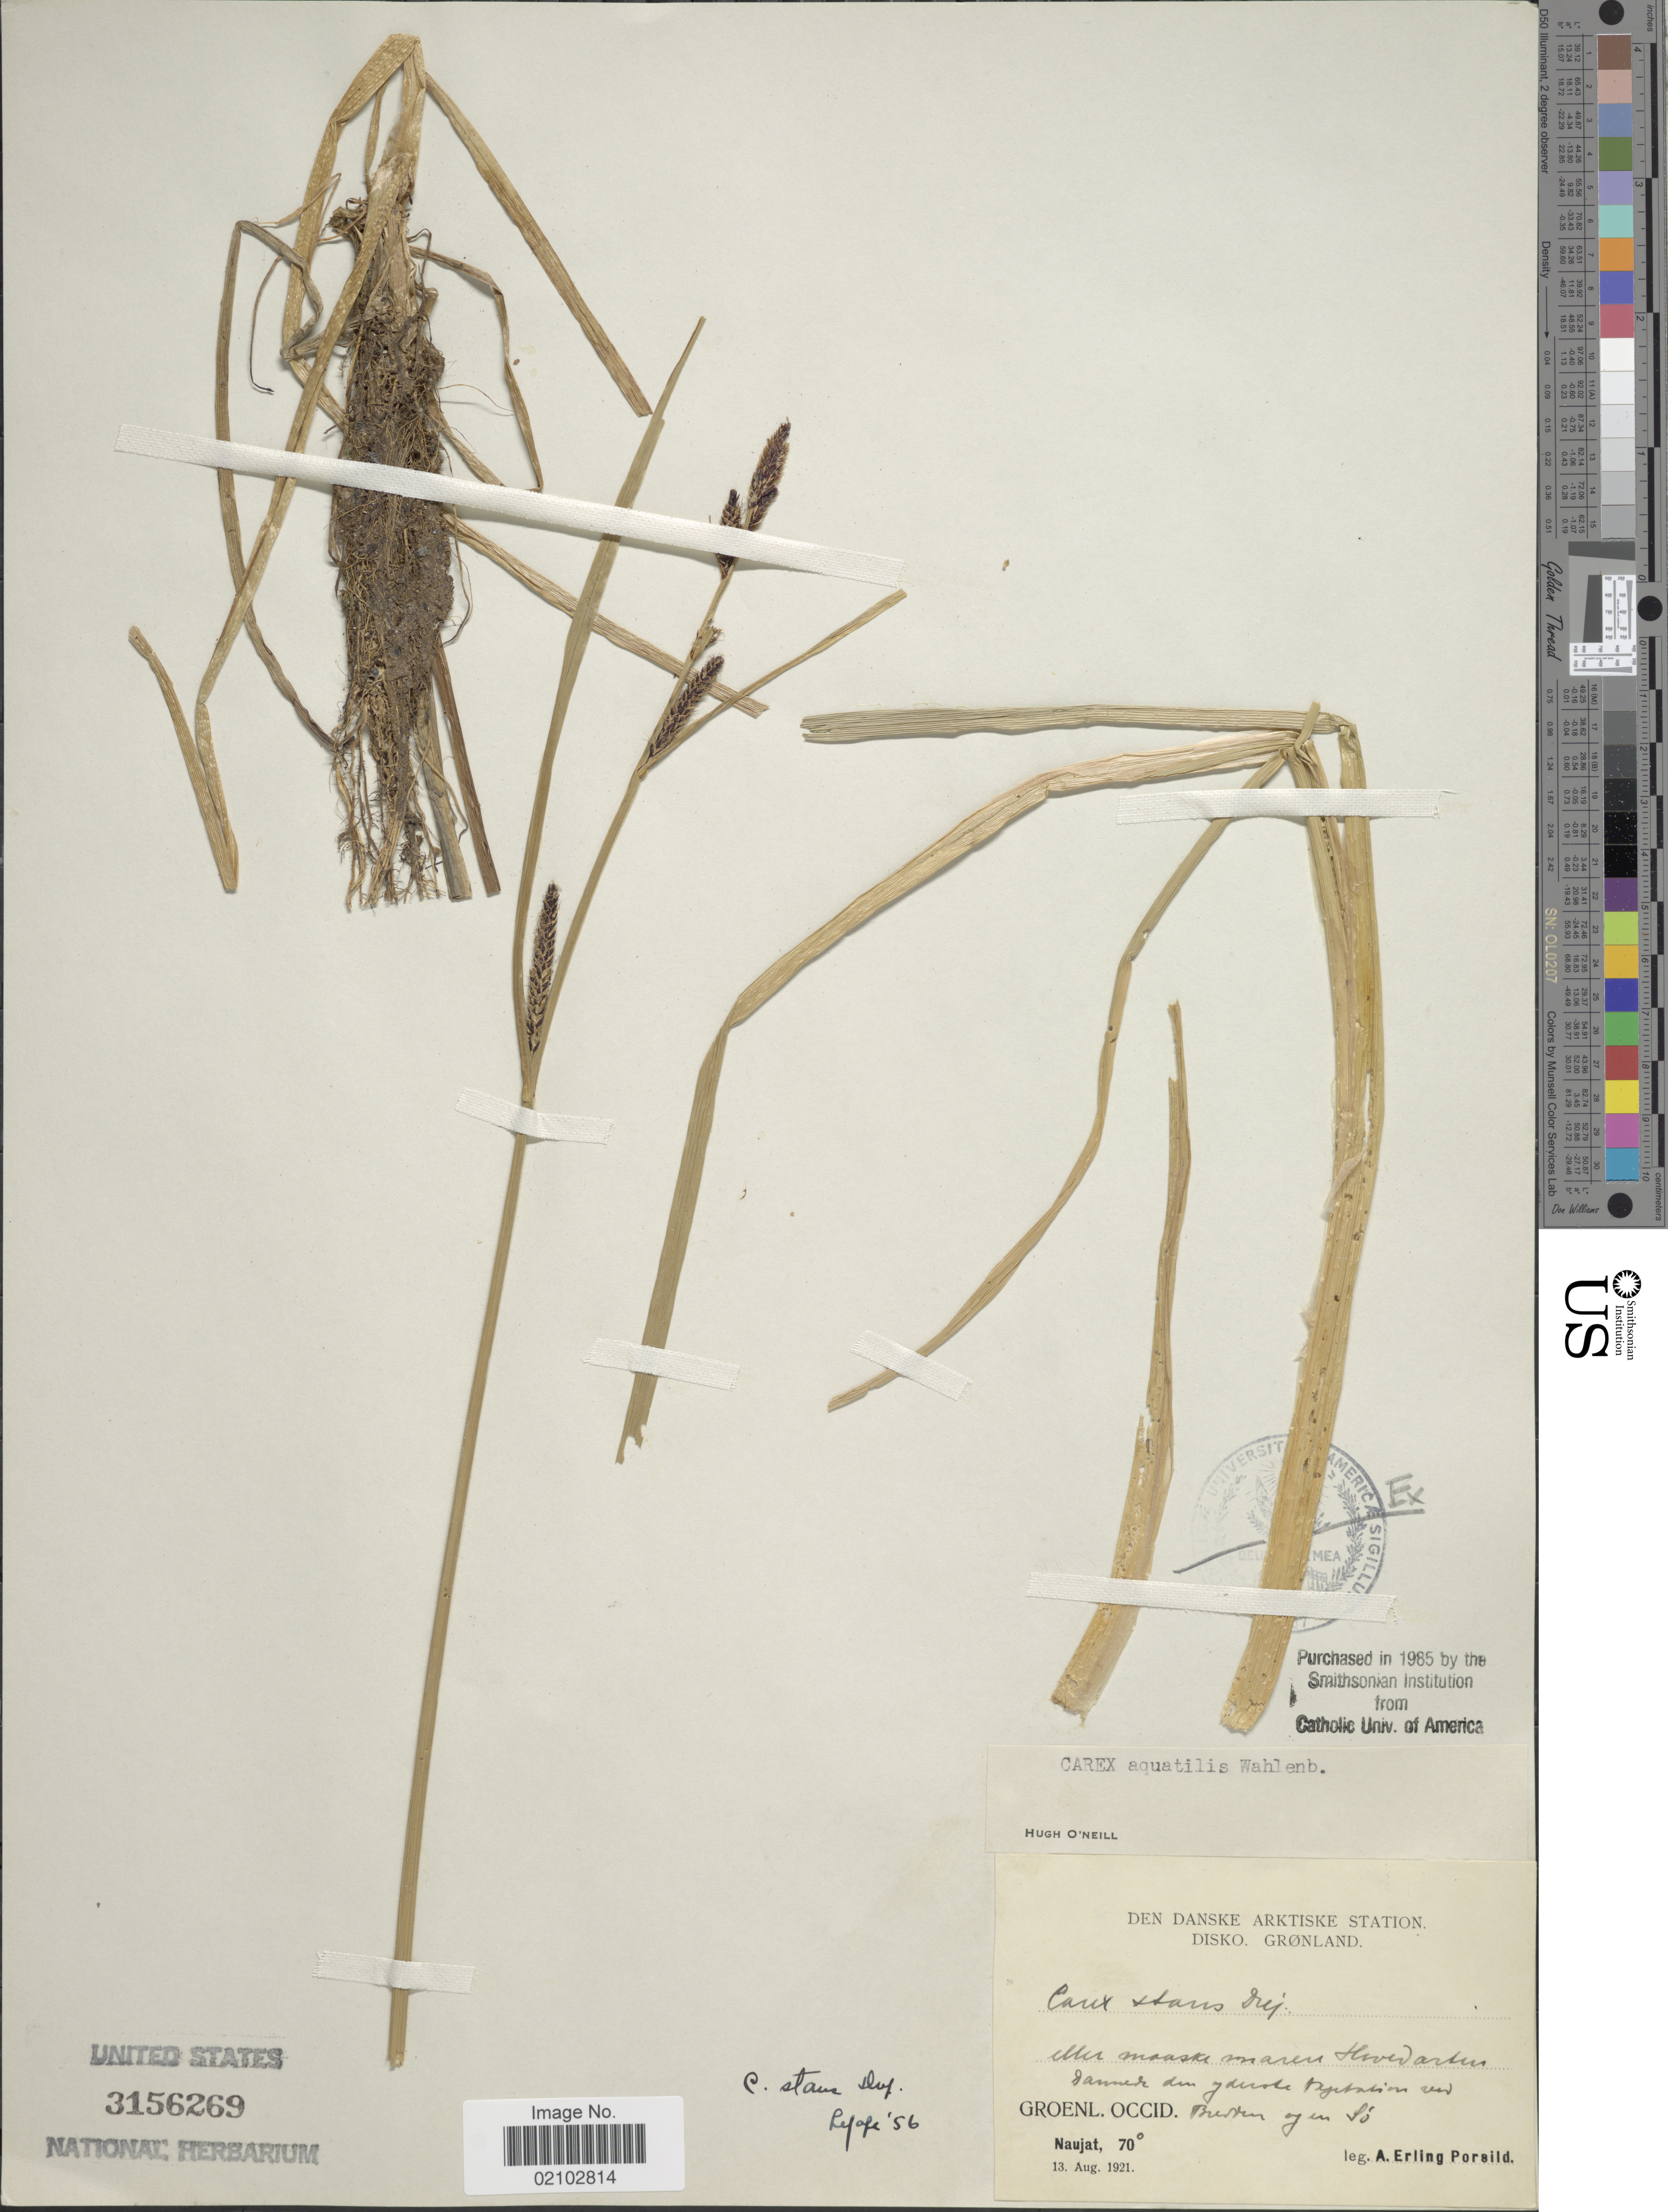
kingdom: Plantae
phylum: Tracheophyta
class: Liliopsida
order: Poales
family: Cyperaceae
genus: Carex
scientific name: Carex aquatilis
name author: Wahlenb.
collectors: A. E. Porsild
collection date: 1921-08-13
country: Greenland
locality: Mer maaske maren Hoverarten dammed du yderde Bytation ved Groenl. Occid., Bredden ogen So. [interpreted], Naujat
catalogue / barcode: US 3156269